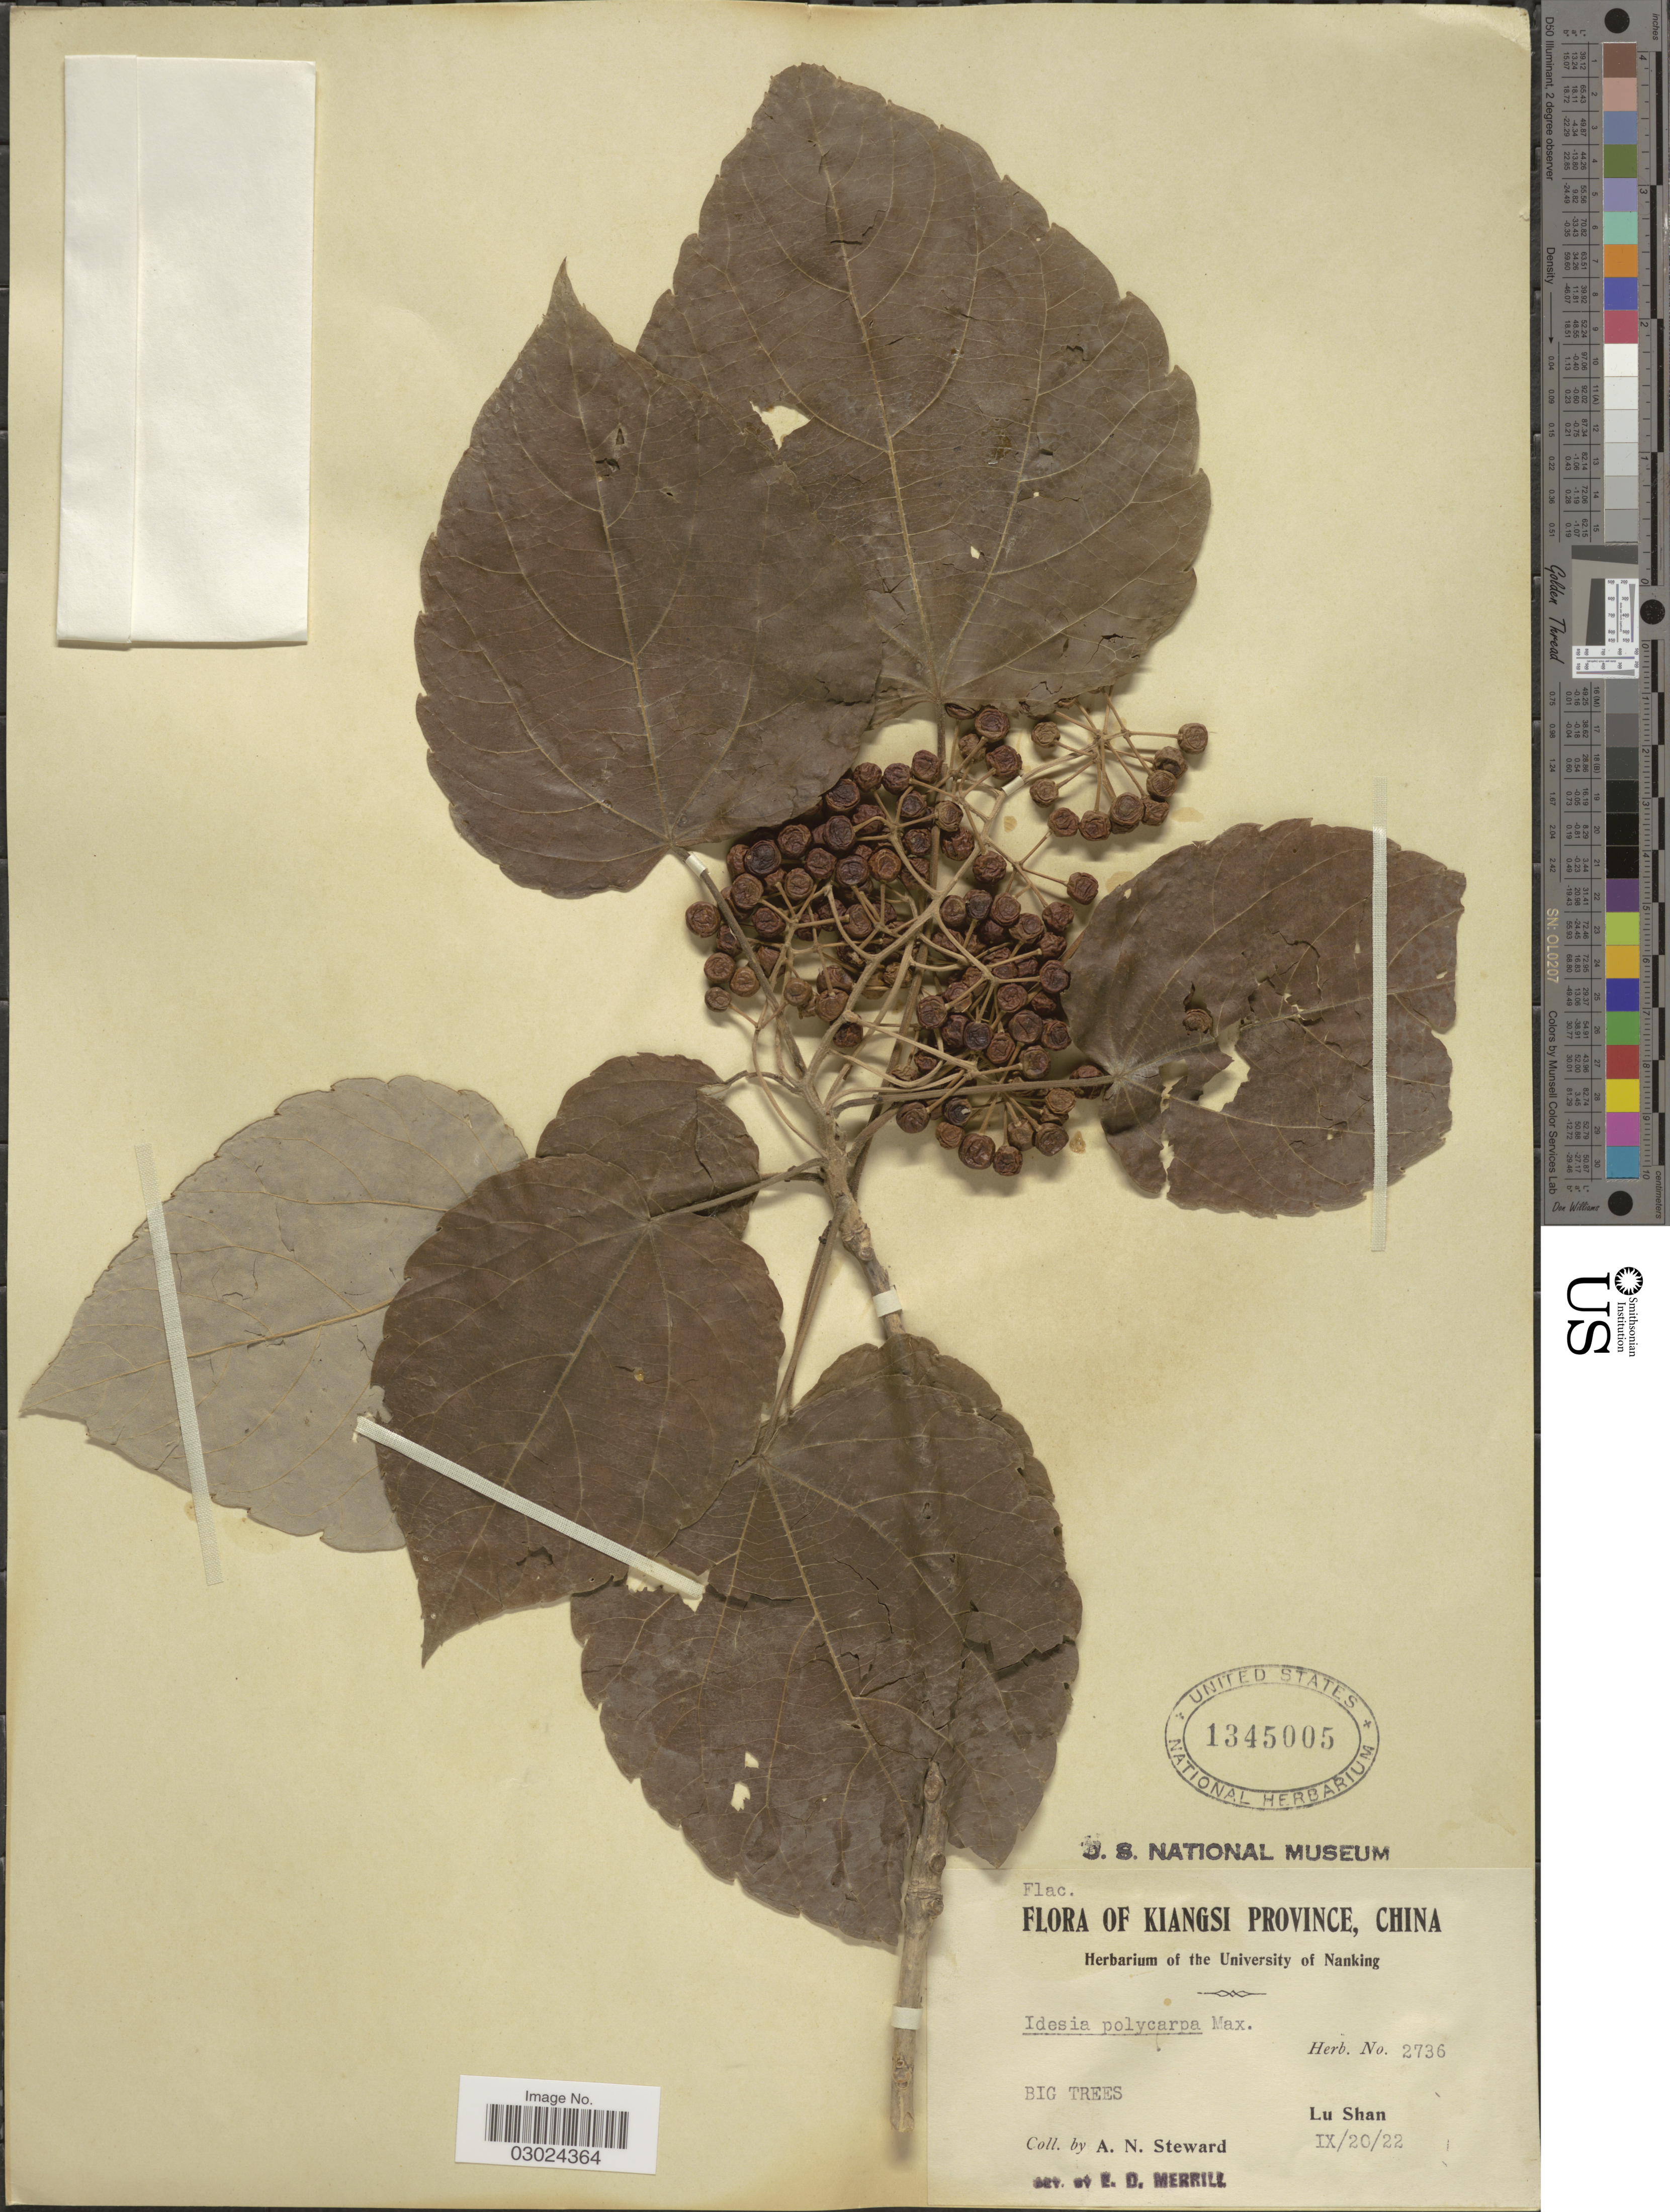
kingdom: Plantae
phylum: Tracheophyta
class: Magnoliopsida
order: Malpighiales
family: Salicaceae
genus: Idesia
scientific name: Idesia polycarpa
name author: Maxim.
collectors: A. N. Steward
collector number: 2736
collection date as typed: Transcribed d/m/y: 20/9/22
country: China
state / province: Jiangxi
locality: Kiangsi Province. Lu Shan.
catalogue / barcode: US 1345005